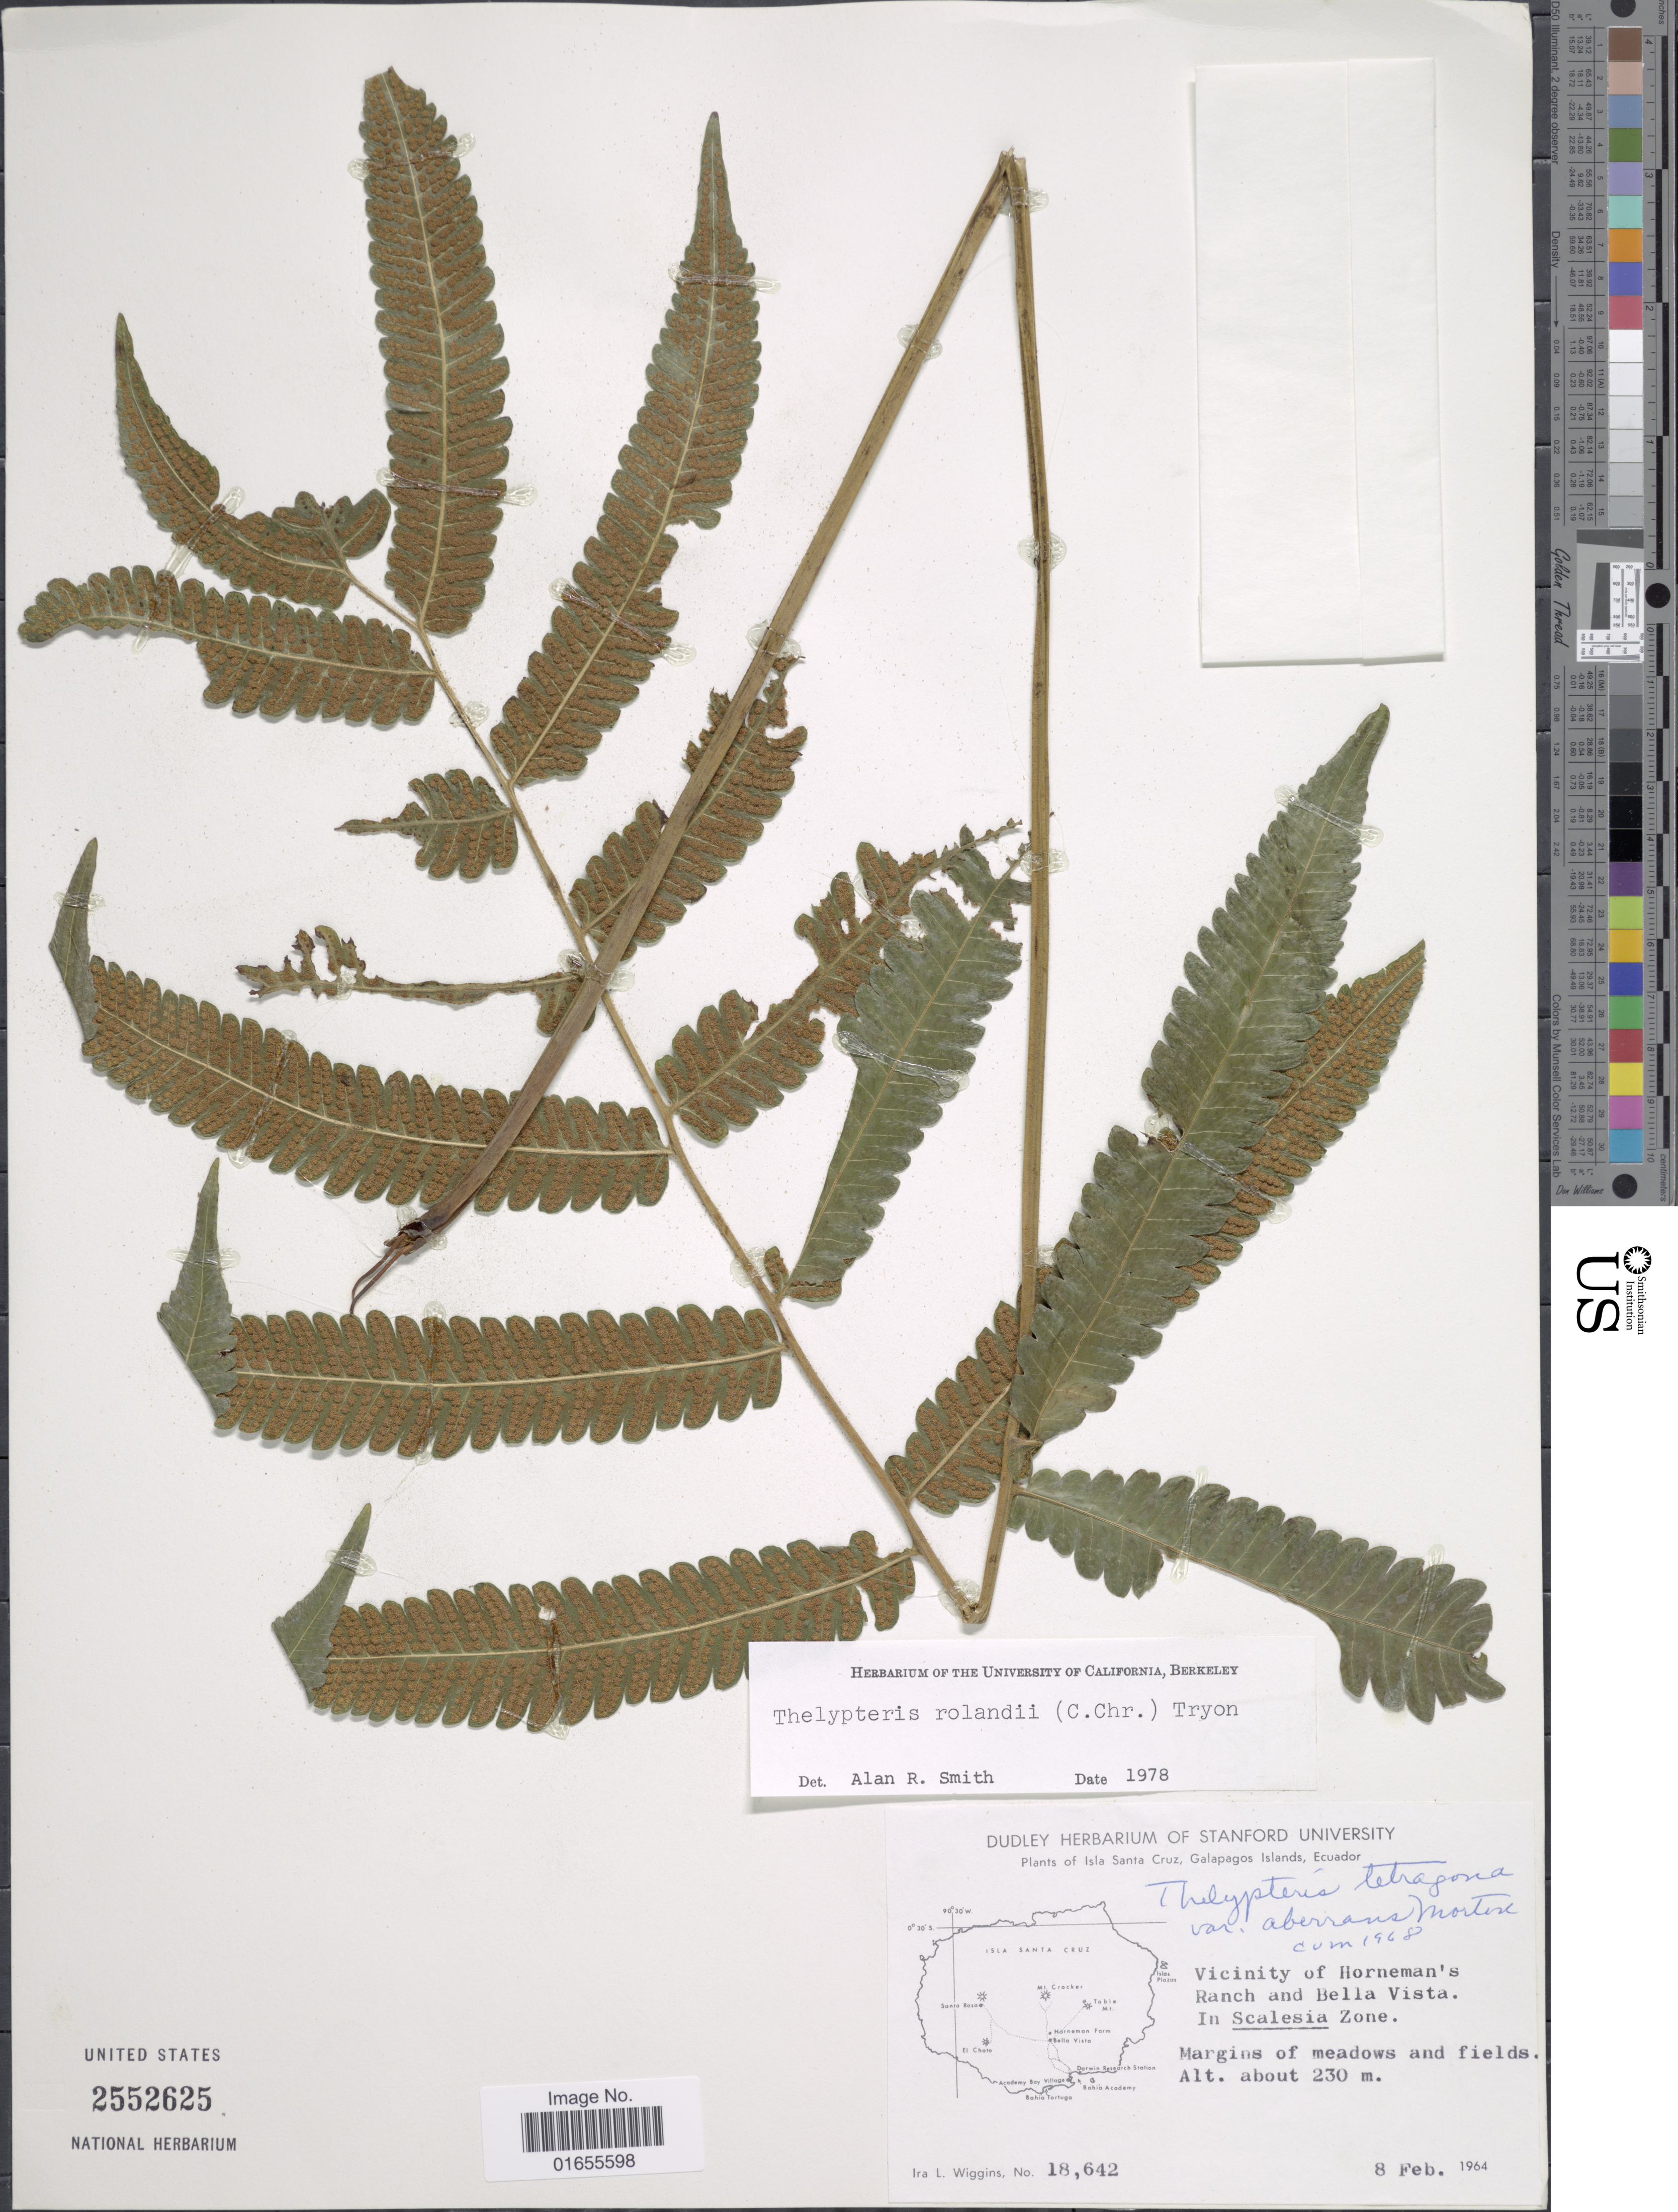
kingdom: Plantae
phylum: Tracheophyta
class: Polypodiopsida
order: Polypodiales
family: Thelypteridaceae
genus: Goniopteris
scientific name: Goniopteris rolandii (C. Chr.) comb. nov., ined 2015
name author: (C. Chr.)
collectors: I. L. Wiggins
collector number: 18.642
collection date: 1964-02-08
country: Ecuador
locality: Isla Santa Cruz, Galapagos, Vicinity of Horneman's, Ranch and Bella Vista. In Scalesia Zone. Margins of meadows and fields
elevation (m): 230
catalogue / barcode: US 2552625